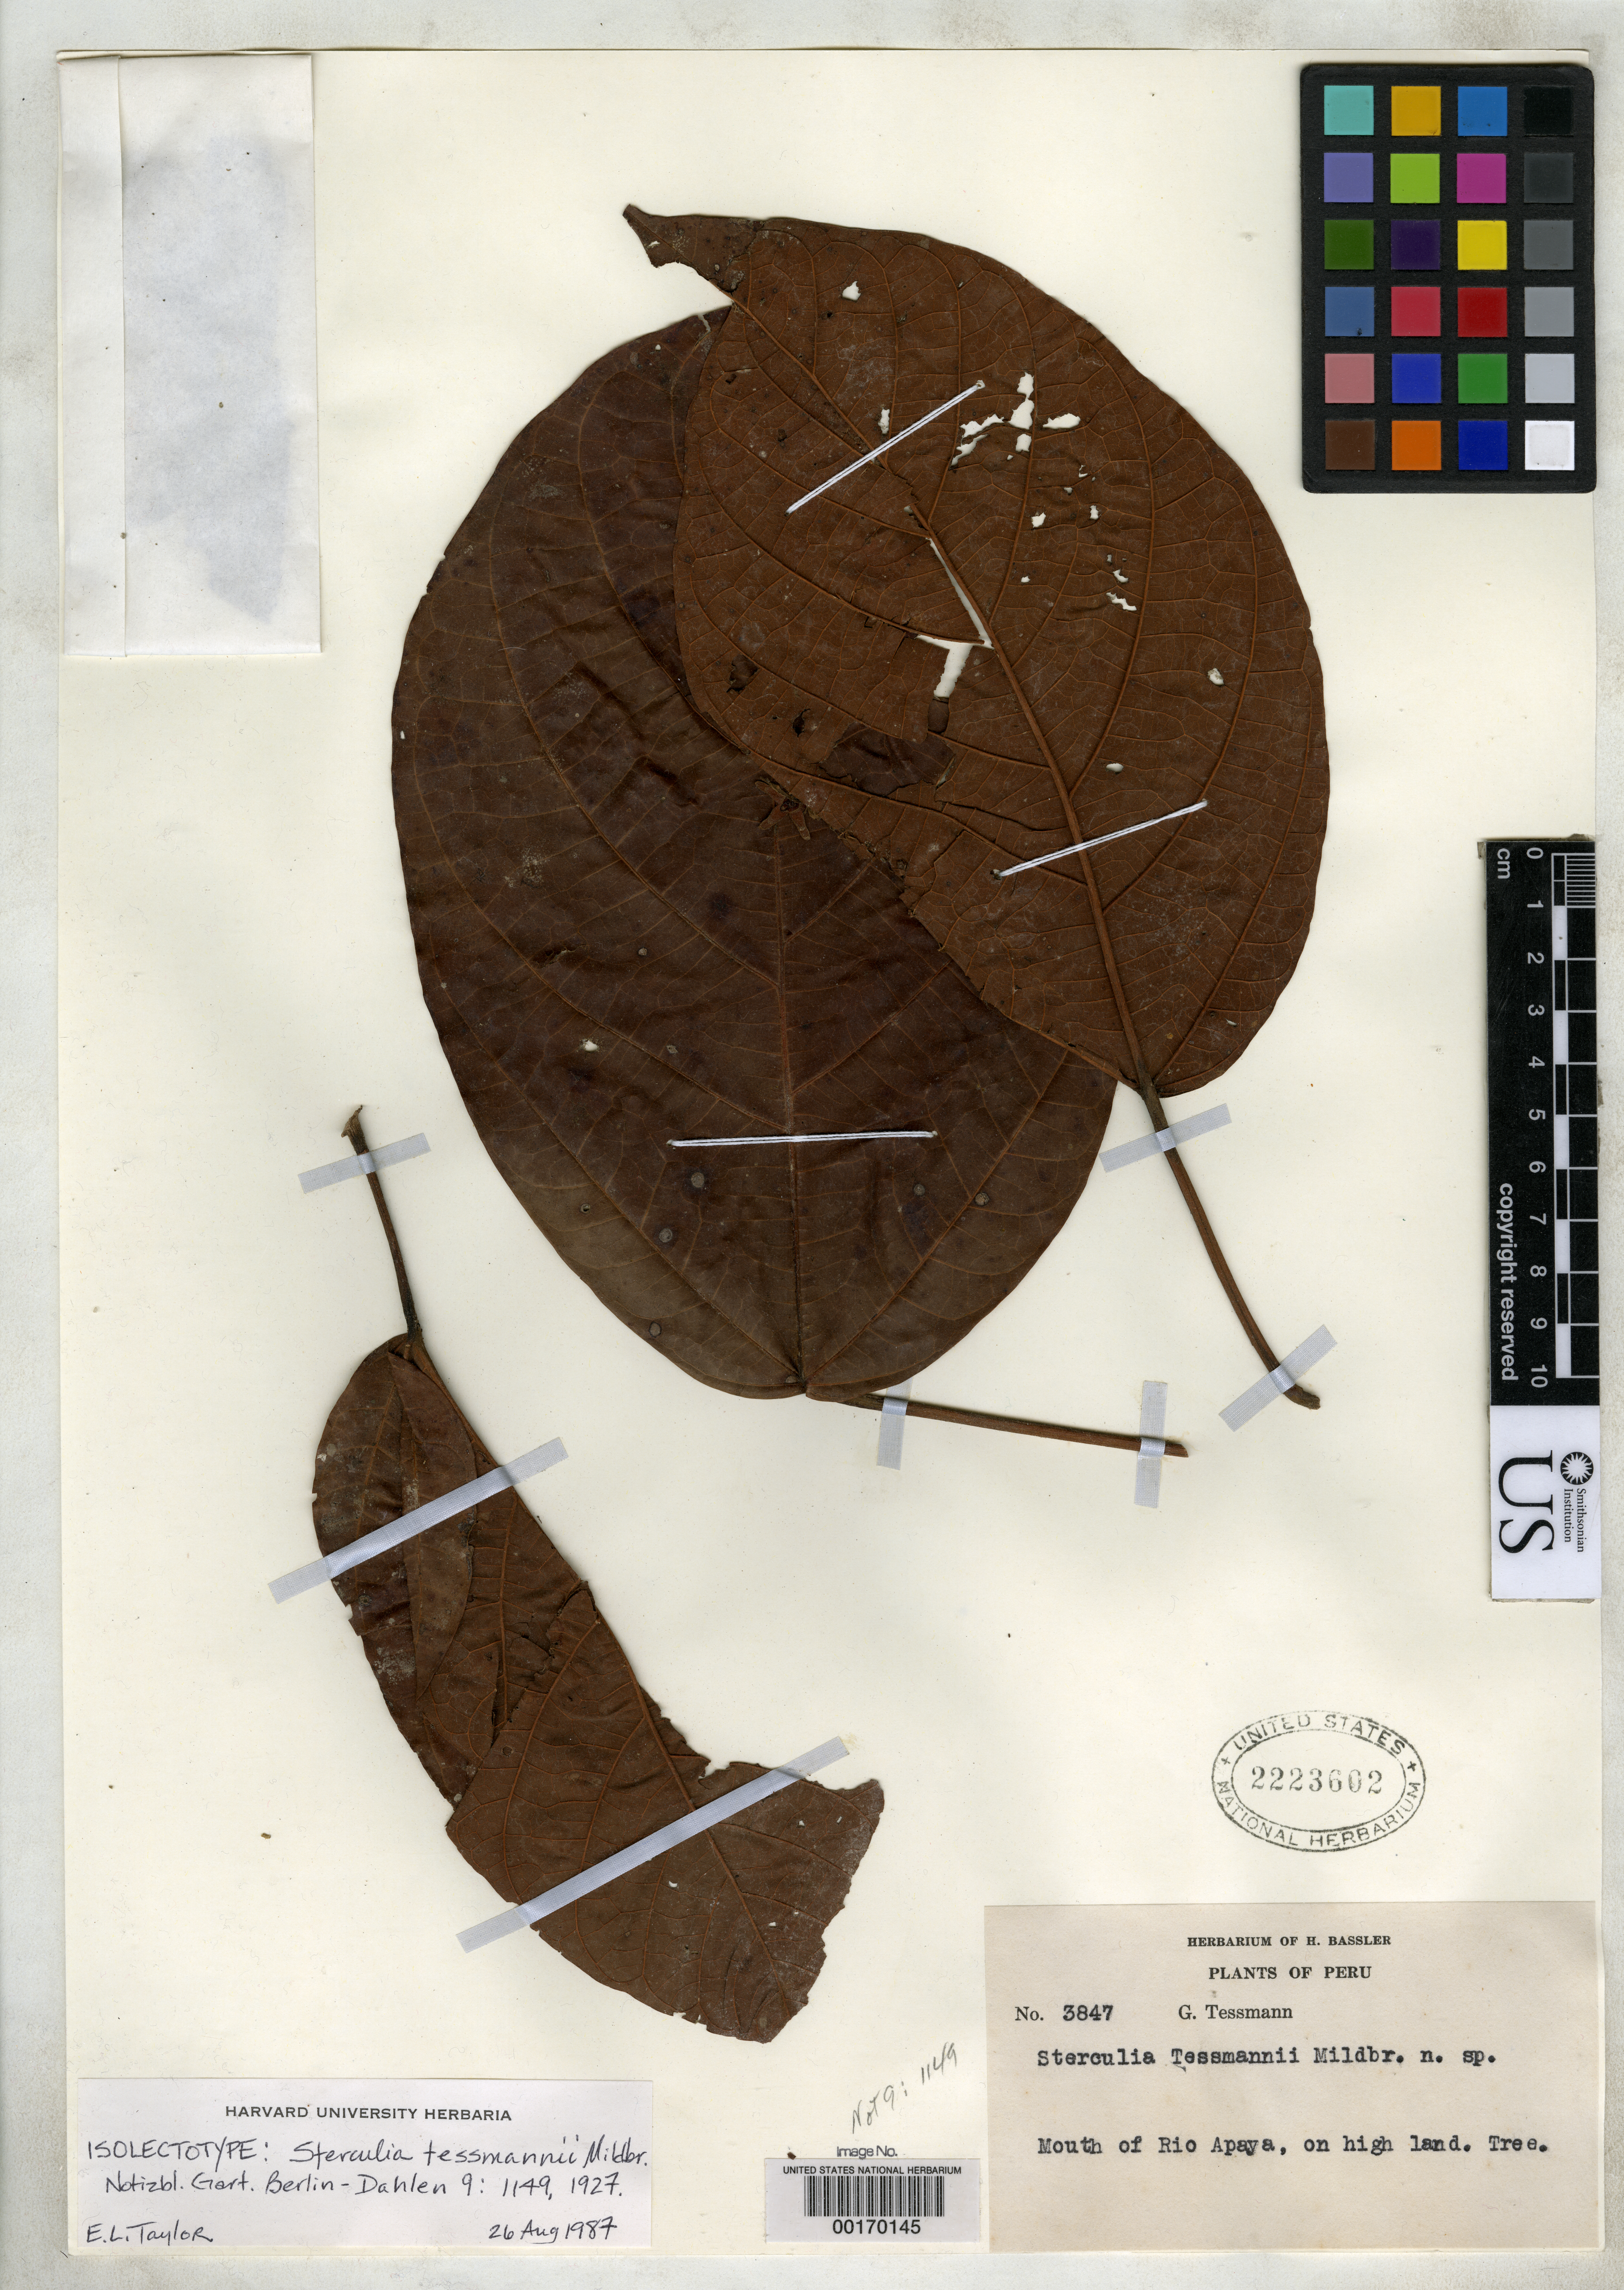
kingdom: Plantae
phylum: Tracheophyta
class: Magnoliopsida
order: Malvales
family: Malvaceae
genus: Sterculia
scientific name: Sterculia tessmannii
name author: Mildbr.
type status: Isolectotype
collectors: G. Tessmann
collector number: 3847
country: Peru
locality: mouth of Río Apaya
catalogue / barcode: US 2223602